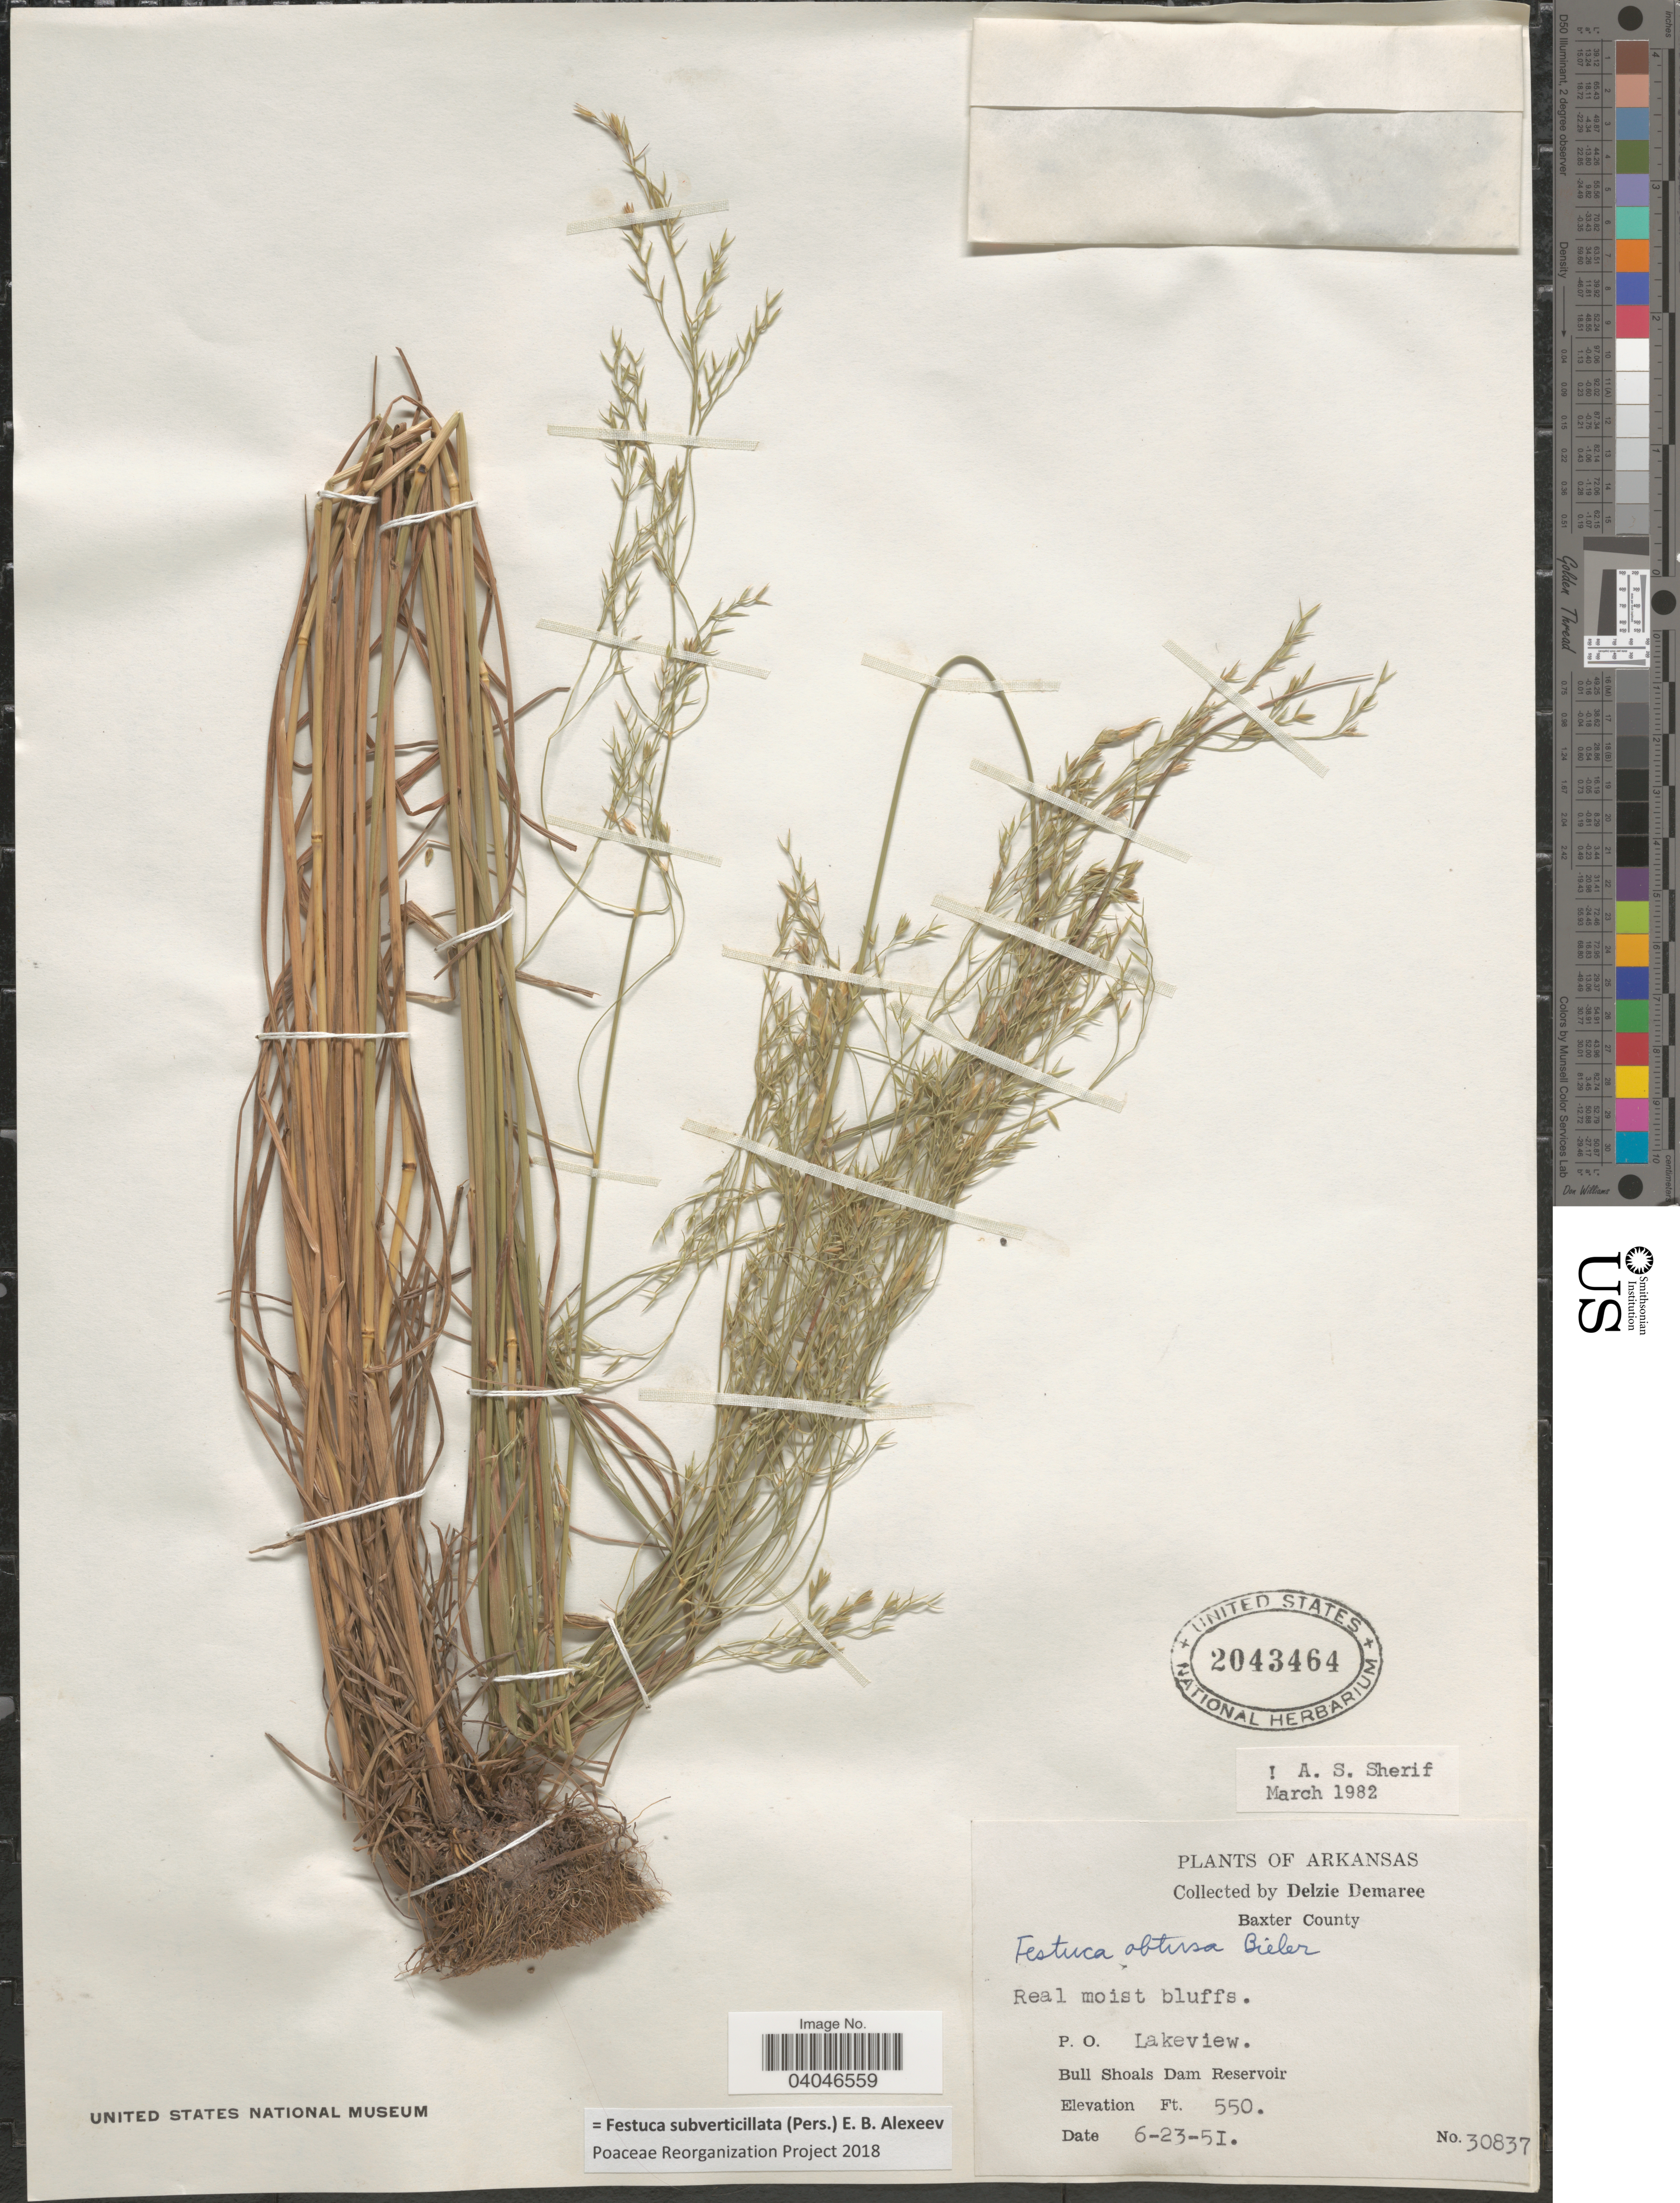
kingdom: Plantae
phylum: Tracheophyta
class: Liliopsida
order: Poales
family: Poaceae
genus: Festuca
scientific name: Festuca subverticillata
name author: (Pers.) E.B. Alexeev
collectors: D. Demaree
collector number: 30837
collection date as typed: Transcribed d/m/y: 23/6/51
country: United States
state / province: Arkansas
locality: Baxter County. P.O. Lakeview. Bull Shoals Dam Reservoir.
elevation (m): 168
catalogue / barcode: US 2043464